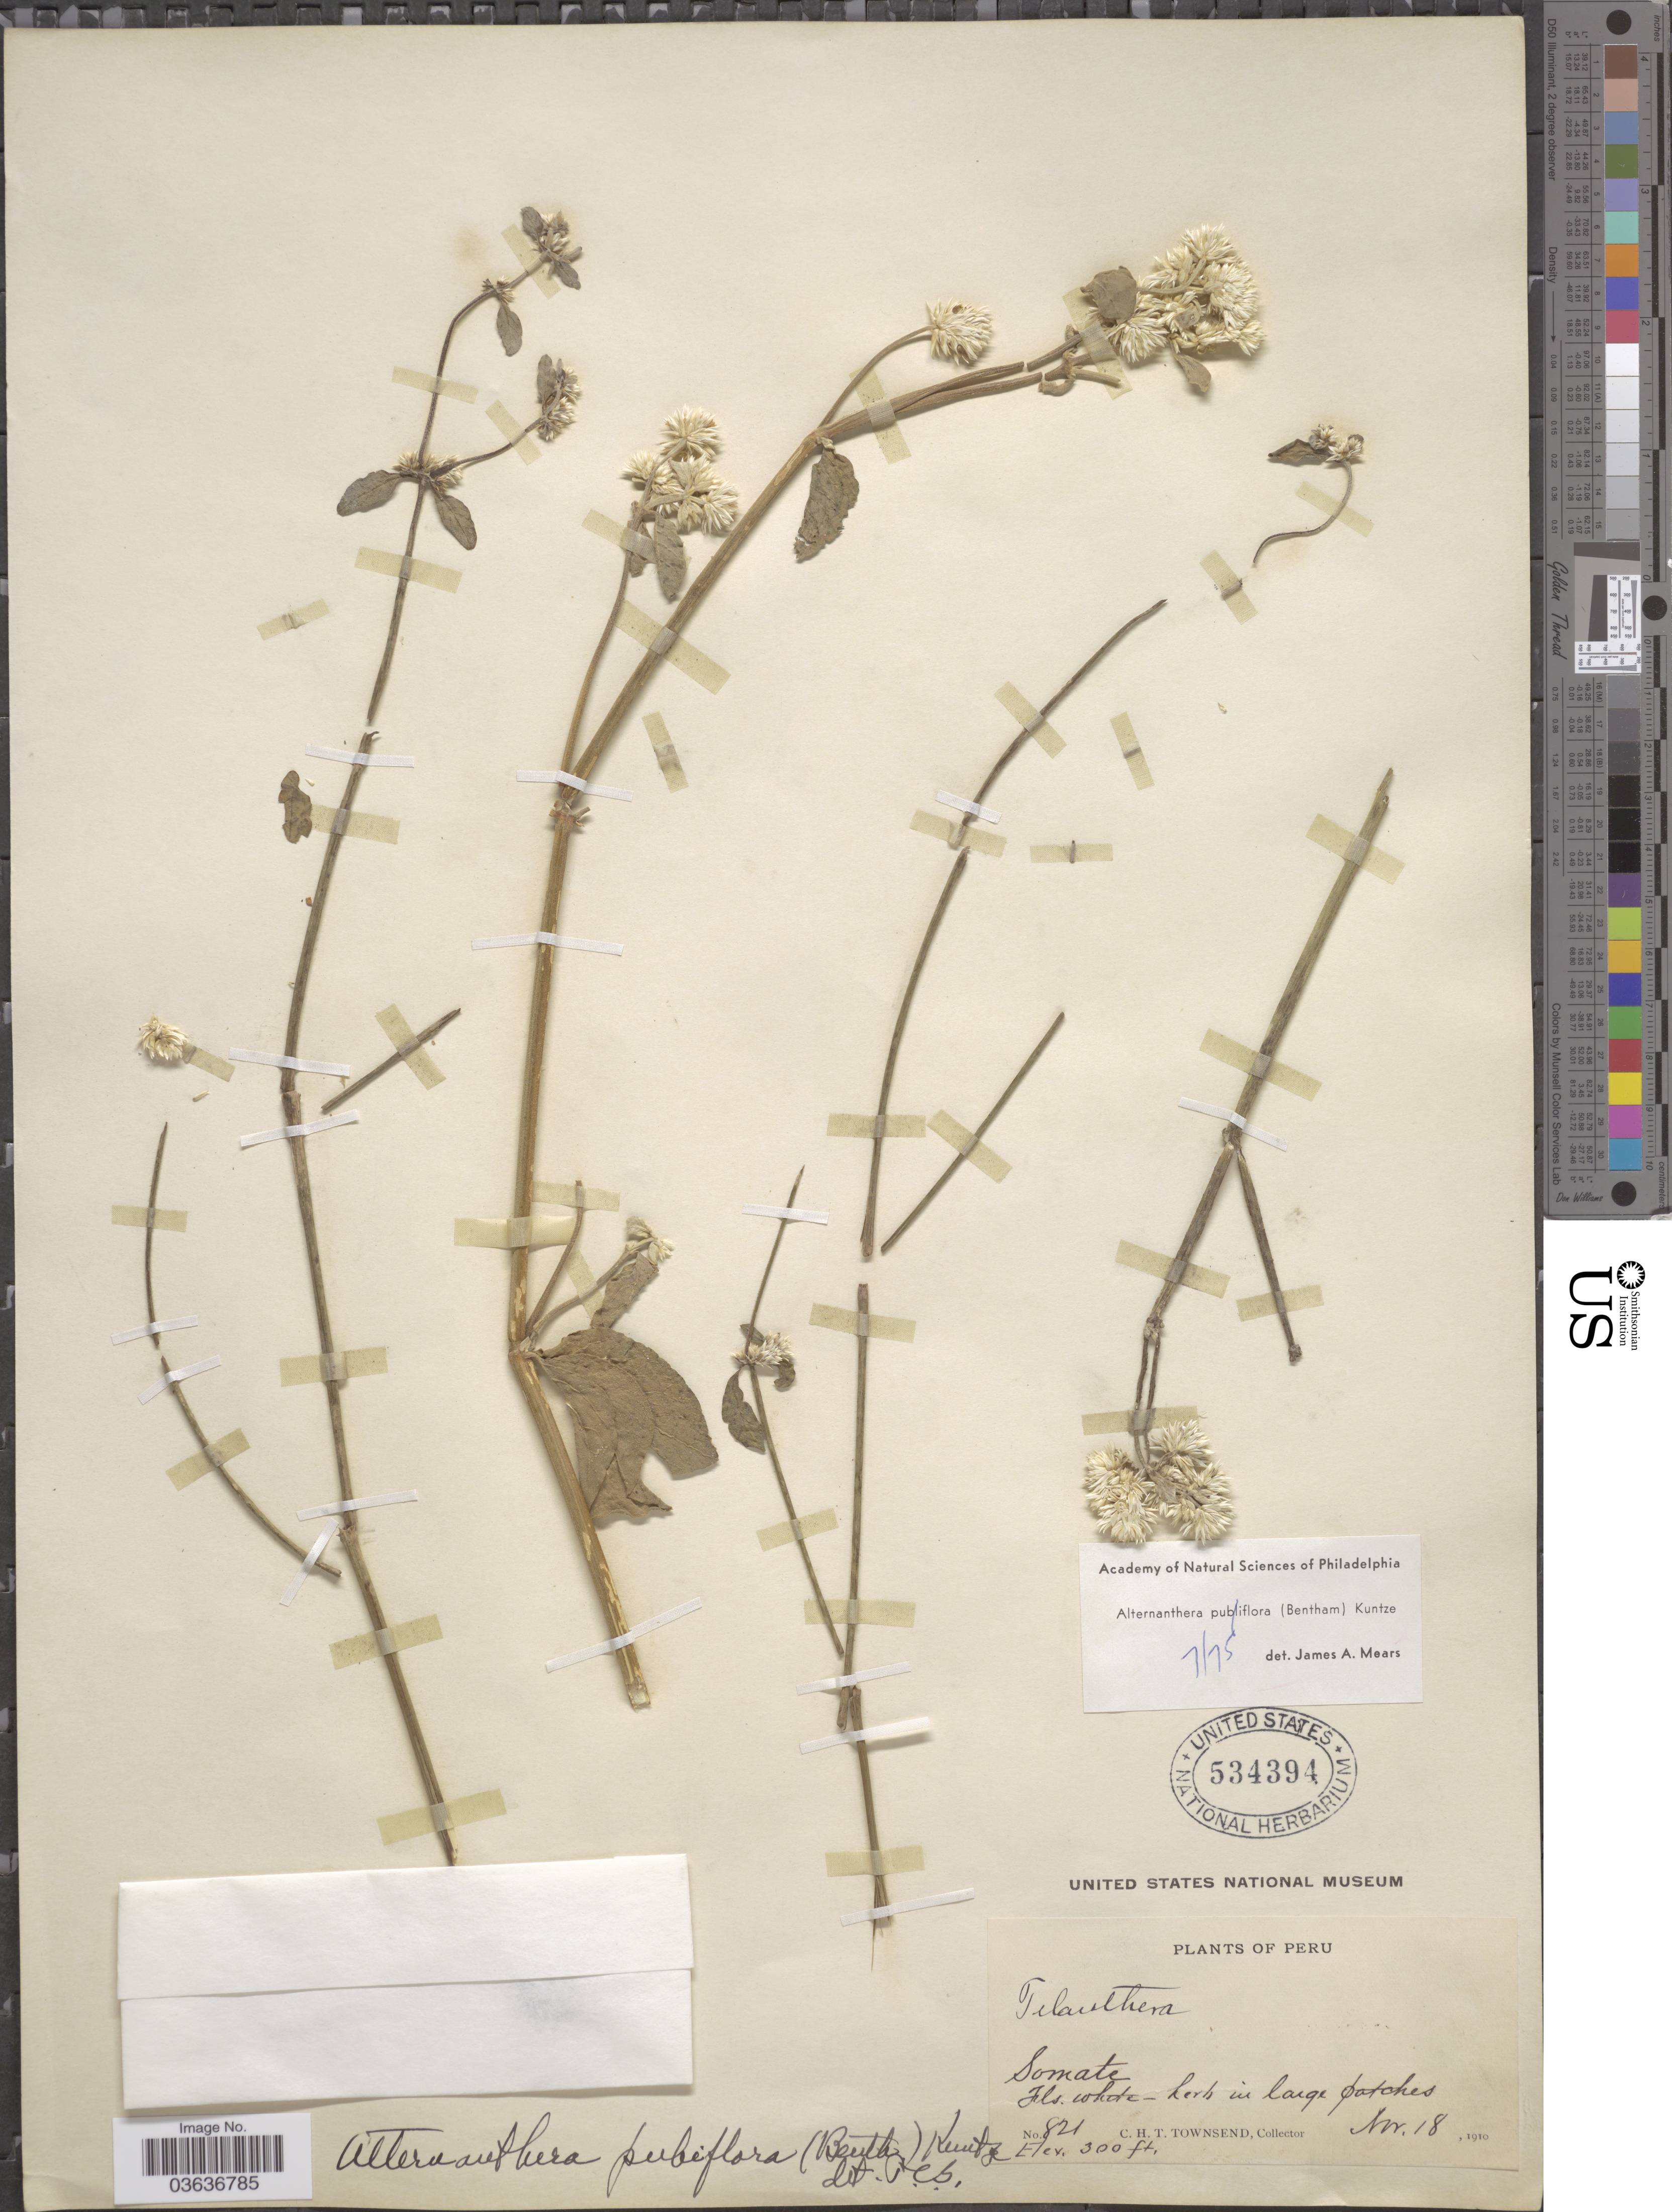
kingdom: Plantae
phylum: Tracheophyta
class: Magnoliopsida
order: Caryophyllales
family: Amaranthaceae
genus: Alternanthera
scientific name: Alternanthera pubiflora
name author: (Benth.) Kuntze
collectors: C. H. T. Townsend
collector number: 821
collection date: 1910-11-18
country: Peru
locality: Somate.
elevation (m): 91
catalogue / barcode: US 534394